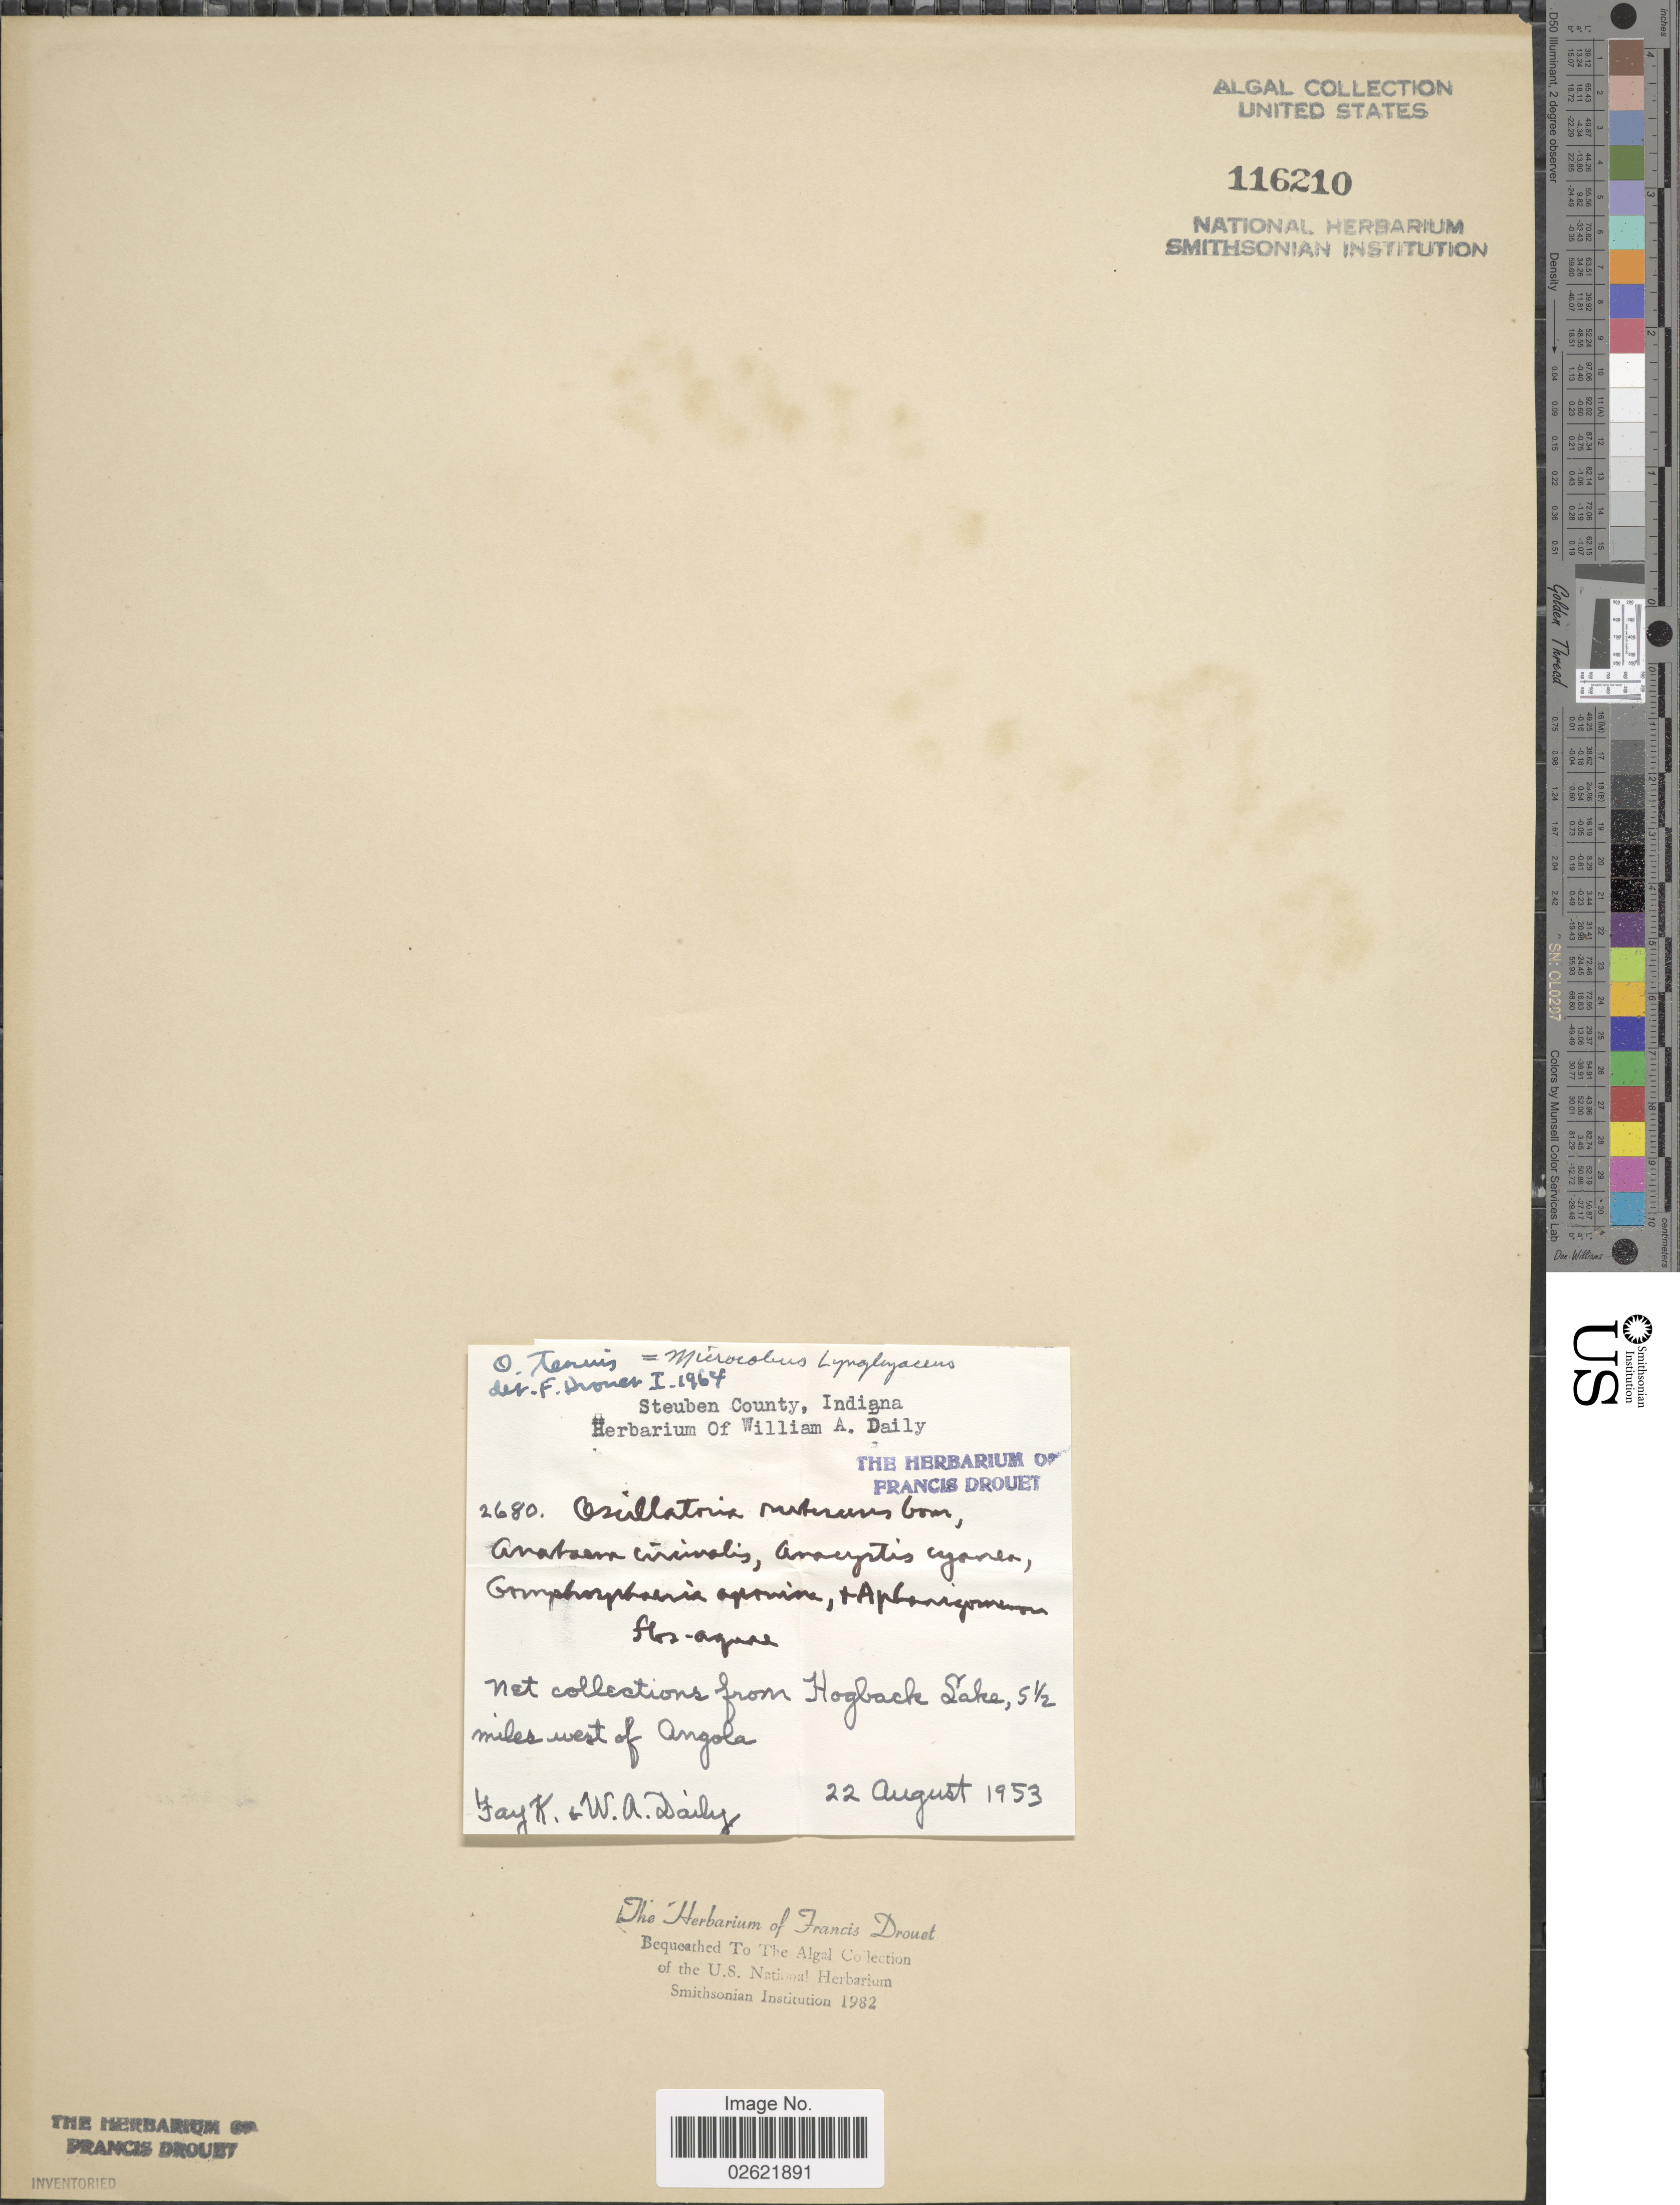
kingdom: Bacteria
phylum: Cyanobacteria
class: Cyanobacteriia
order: Cyanobacteriales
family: Microcoleaceae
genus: Microcoleus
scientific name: Microcoleus lyngbyaceus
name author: Kütz. ex Forti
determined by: Drouet, F. E.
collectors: F. Daily & W. Daily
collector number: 2680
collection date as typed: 22 August 1953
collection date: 1953-08-22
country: United States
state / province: Indiana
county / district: Steuben County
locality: Hogback Lake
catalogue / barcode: US 116210